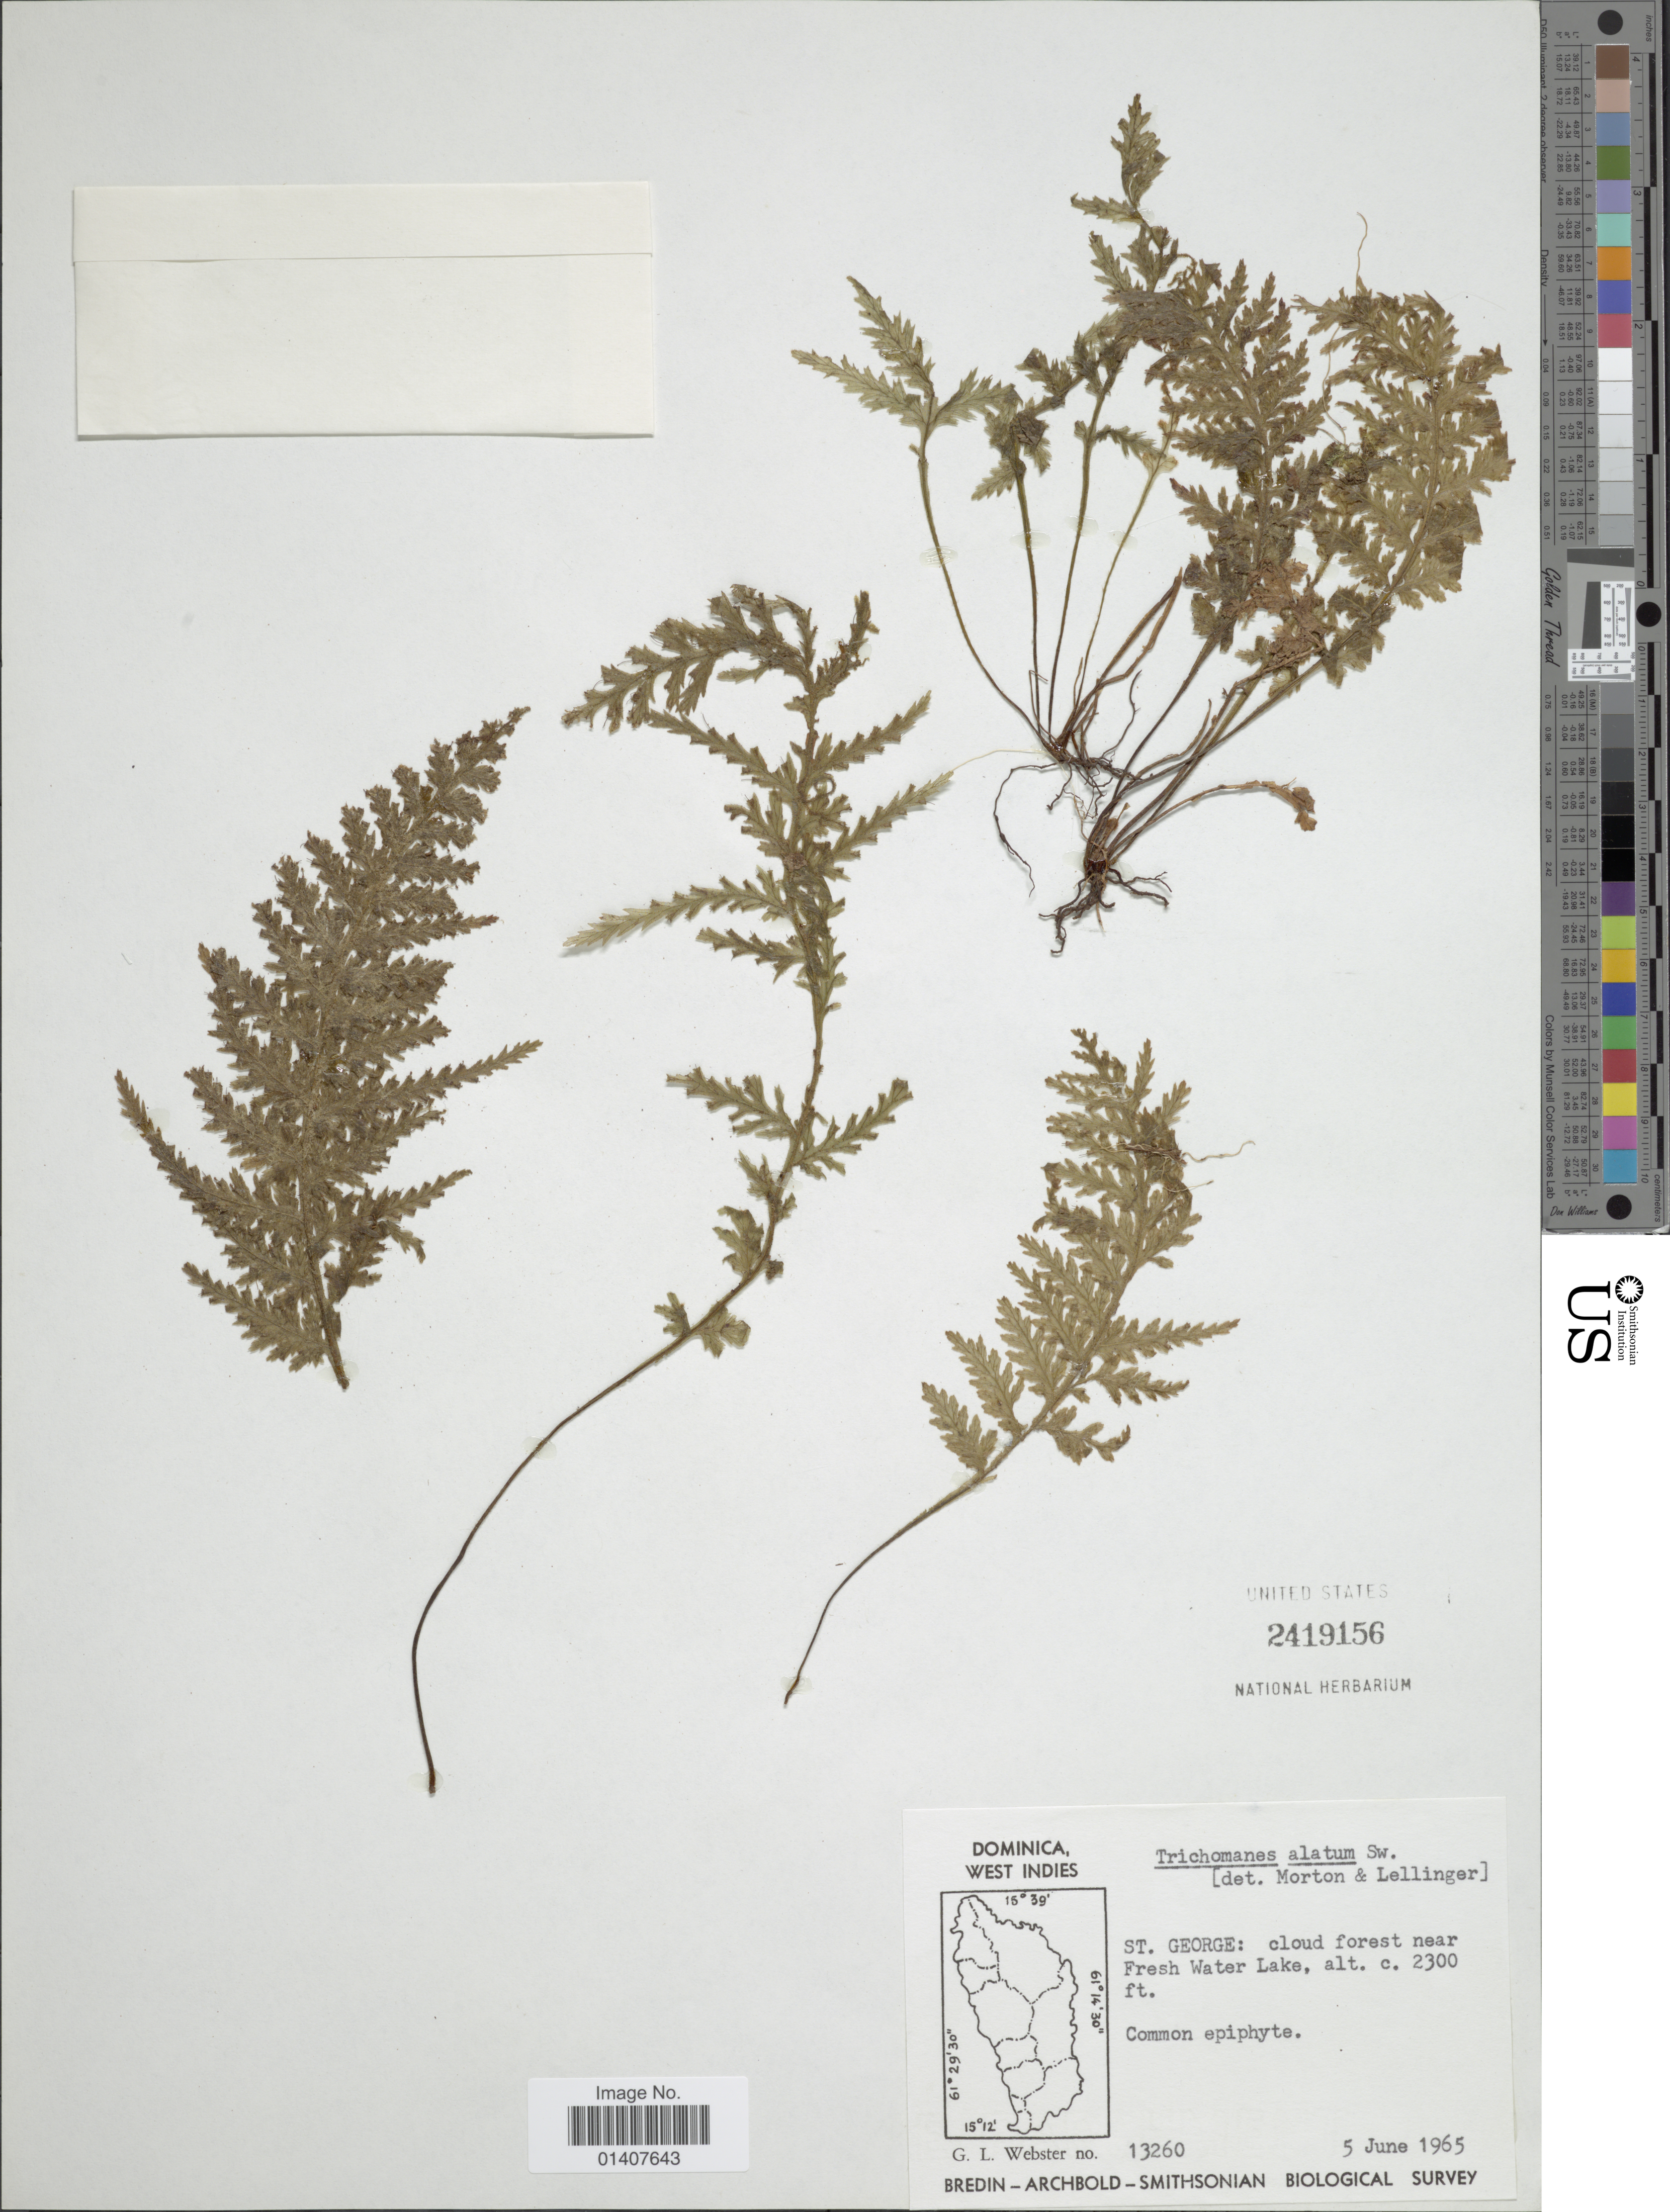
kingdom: Plantae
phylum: Tracheophyta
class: Polypodiopsida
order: Hymenophyllales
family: Hymenophyllaceae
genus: Trichomanes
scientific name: Trichomanes alatum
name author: Sw.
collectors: G. L. Webster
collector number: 13260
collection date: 1965-06-05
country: Dominica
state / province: St. George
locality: Dominica West Indies, St. George: cloud forest near Fresh Water Lake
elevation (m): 701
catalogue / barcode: US 2419156